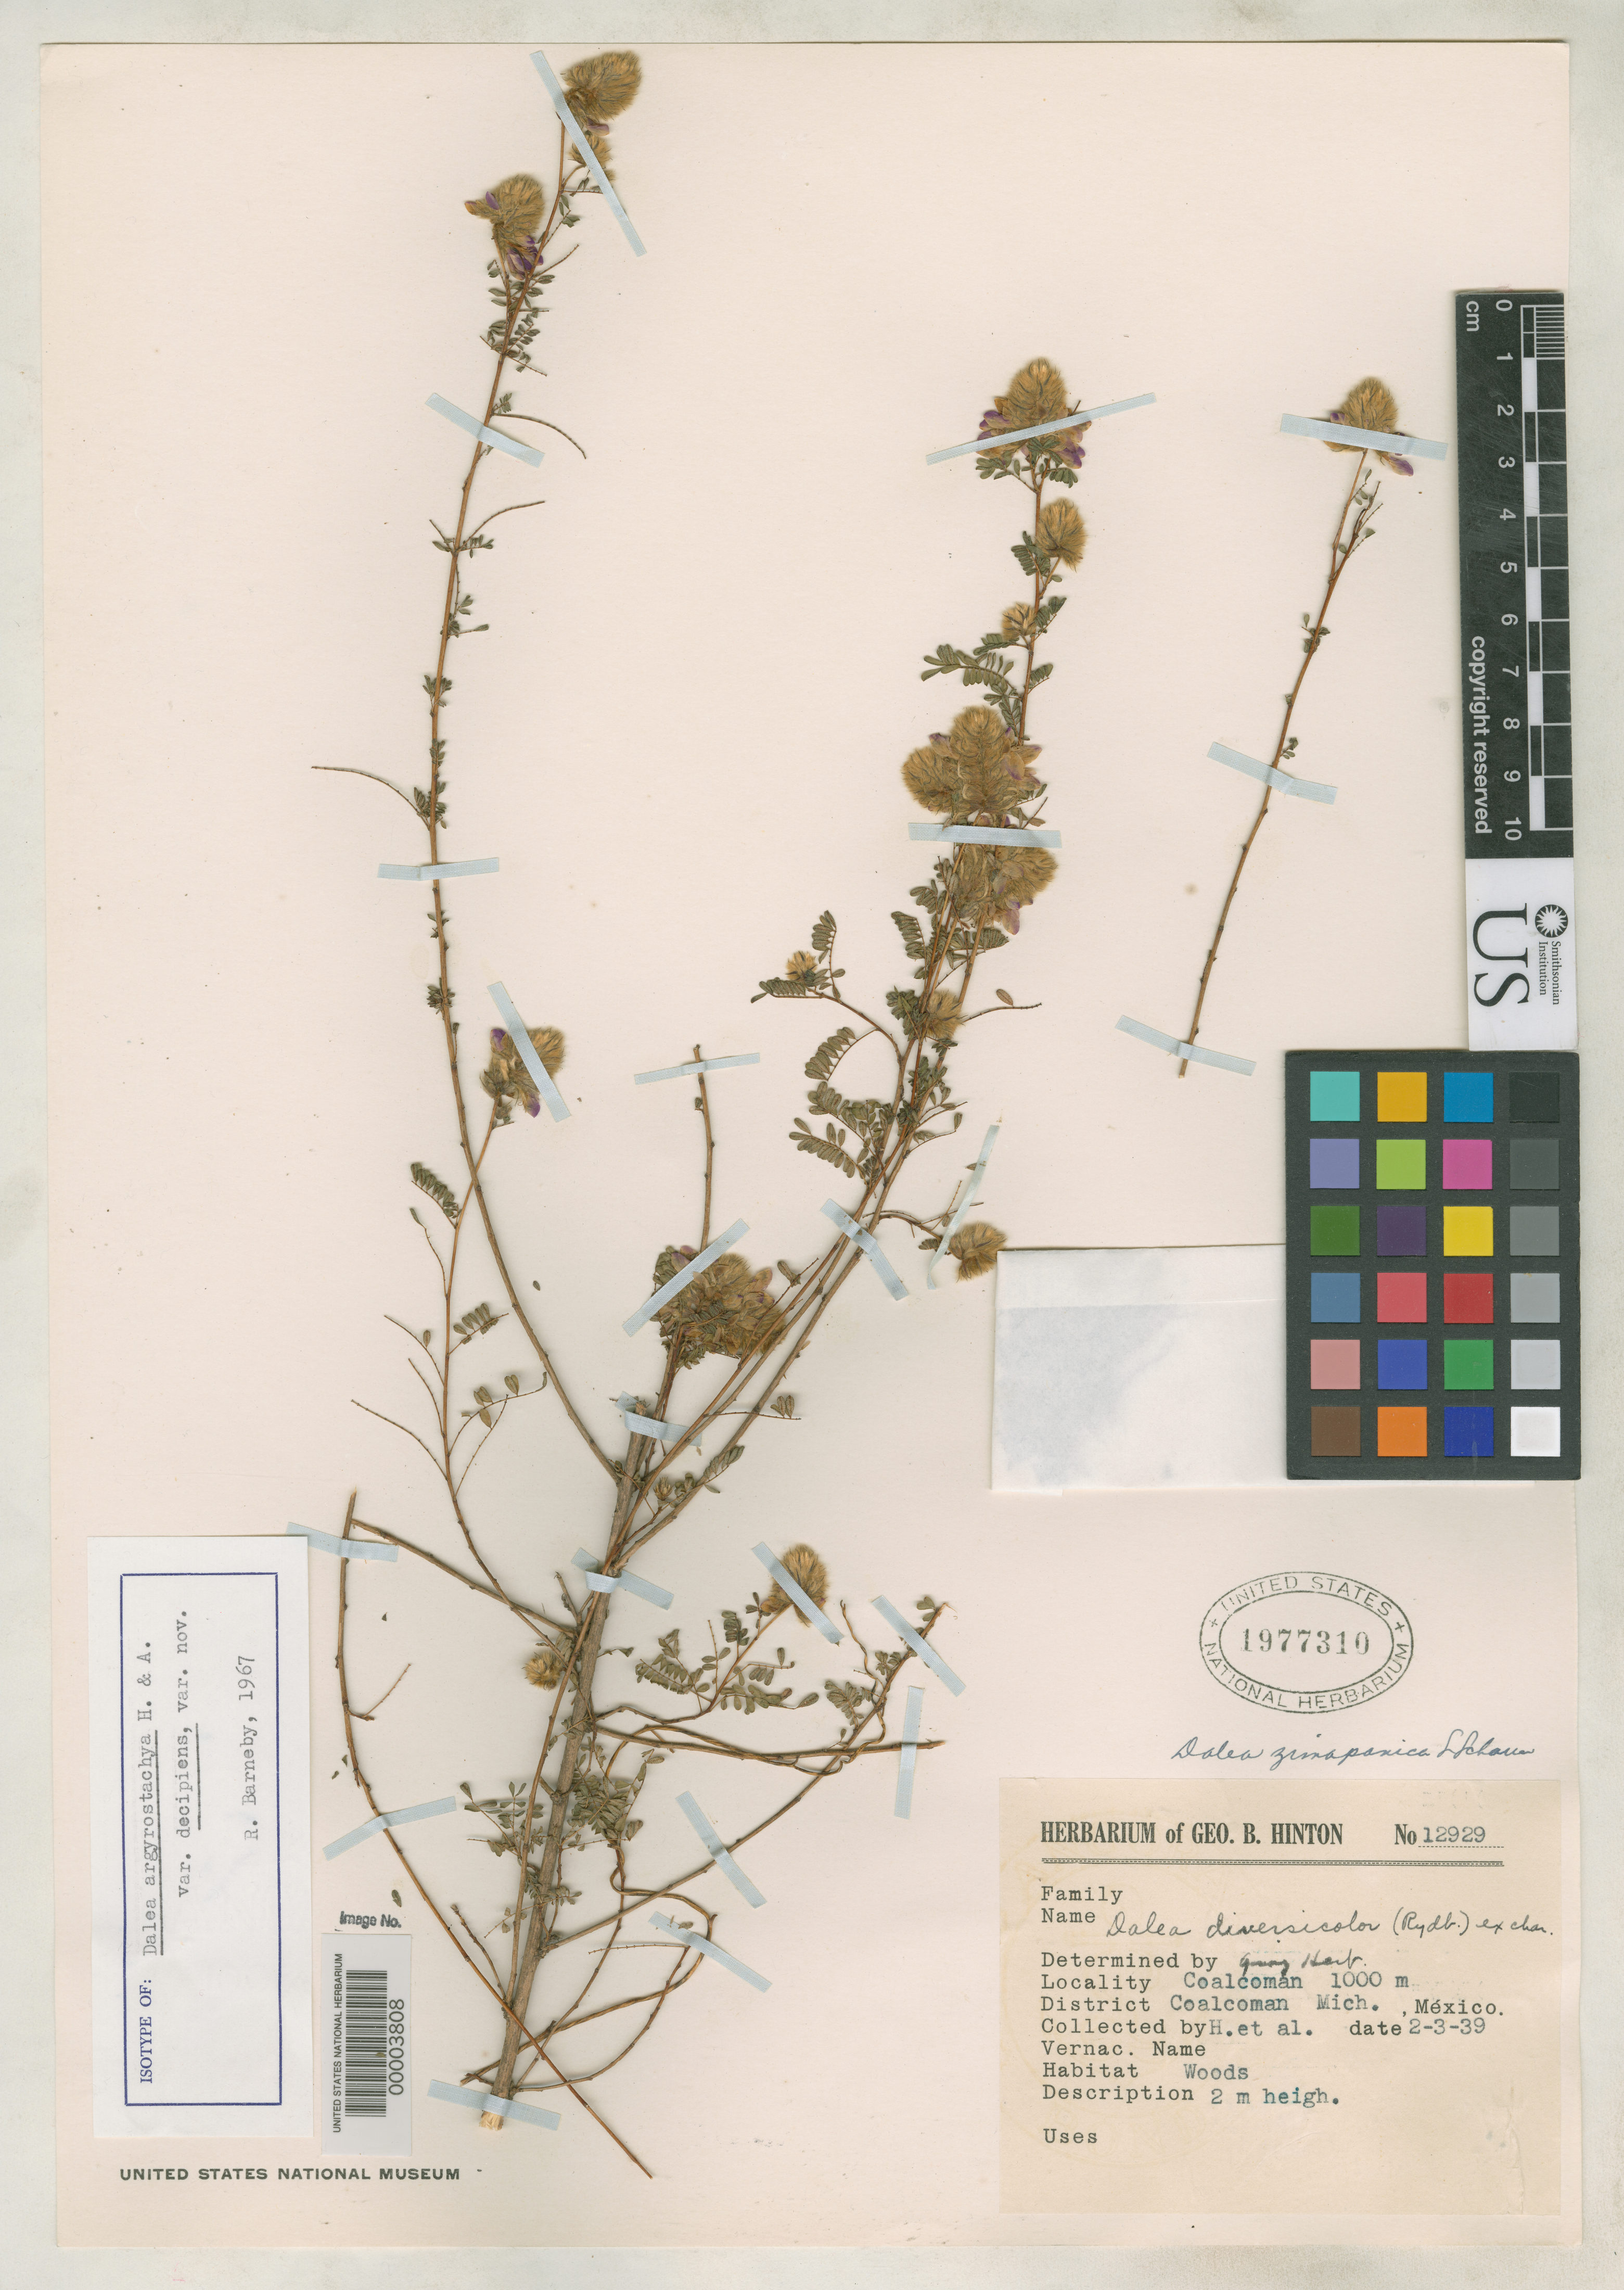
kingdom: Plantae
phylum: Tracheophyta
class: Magnoliopsida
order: Fabales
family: Fabaceae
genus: Dalea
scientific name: Dalea versicolor var. decipiens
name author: Barneby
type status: Isotype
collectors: G. B. Hinton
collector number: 12929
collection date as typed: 03 Feb 1939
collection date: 1939-02-03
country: Mexico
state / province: Michoacán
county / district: Coalcomán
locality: Coalcomán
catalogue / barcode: US 1977310